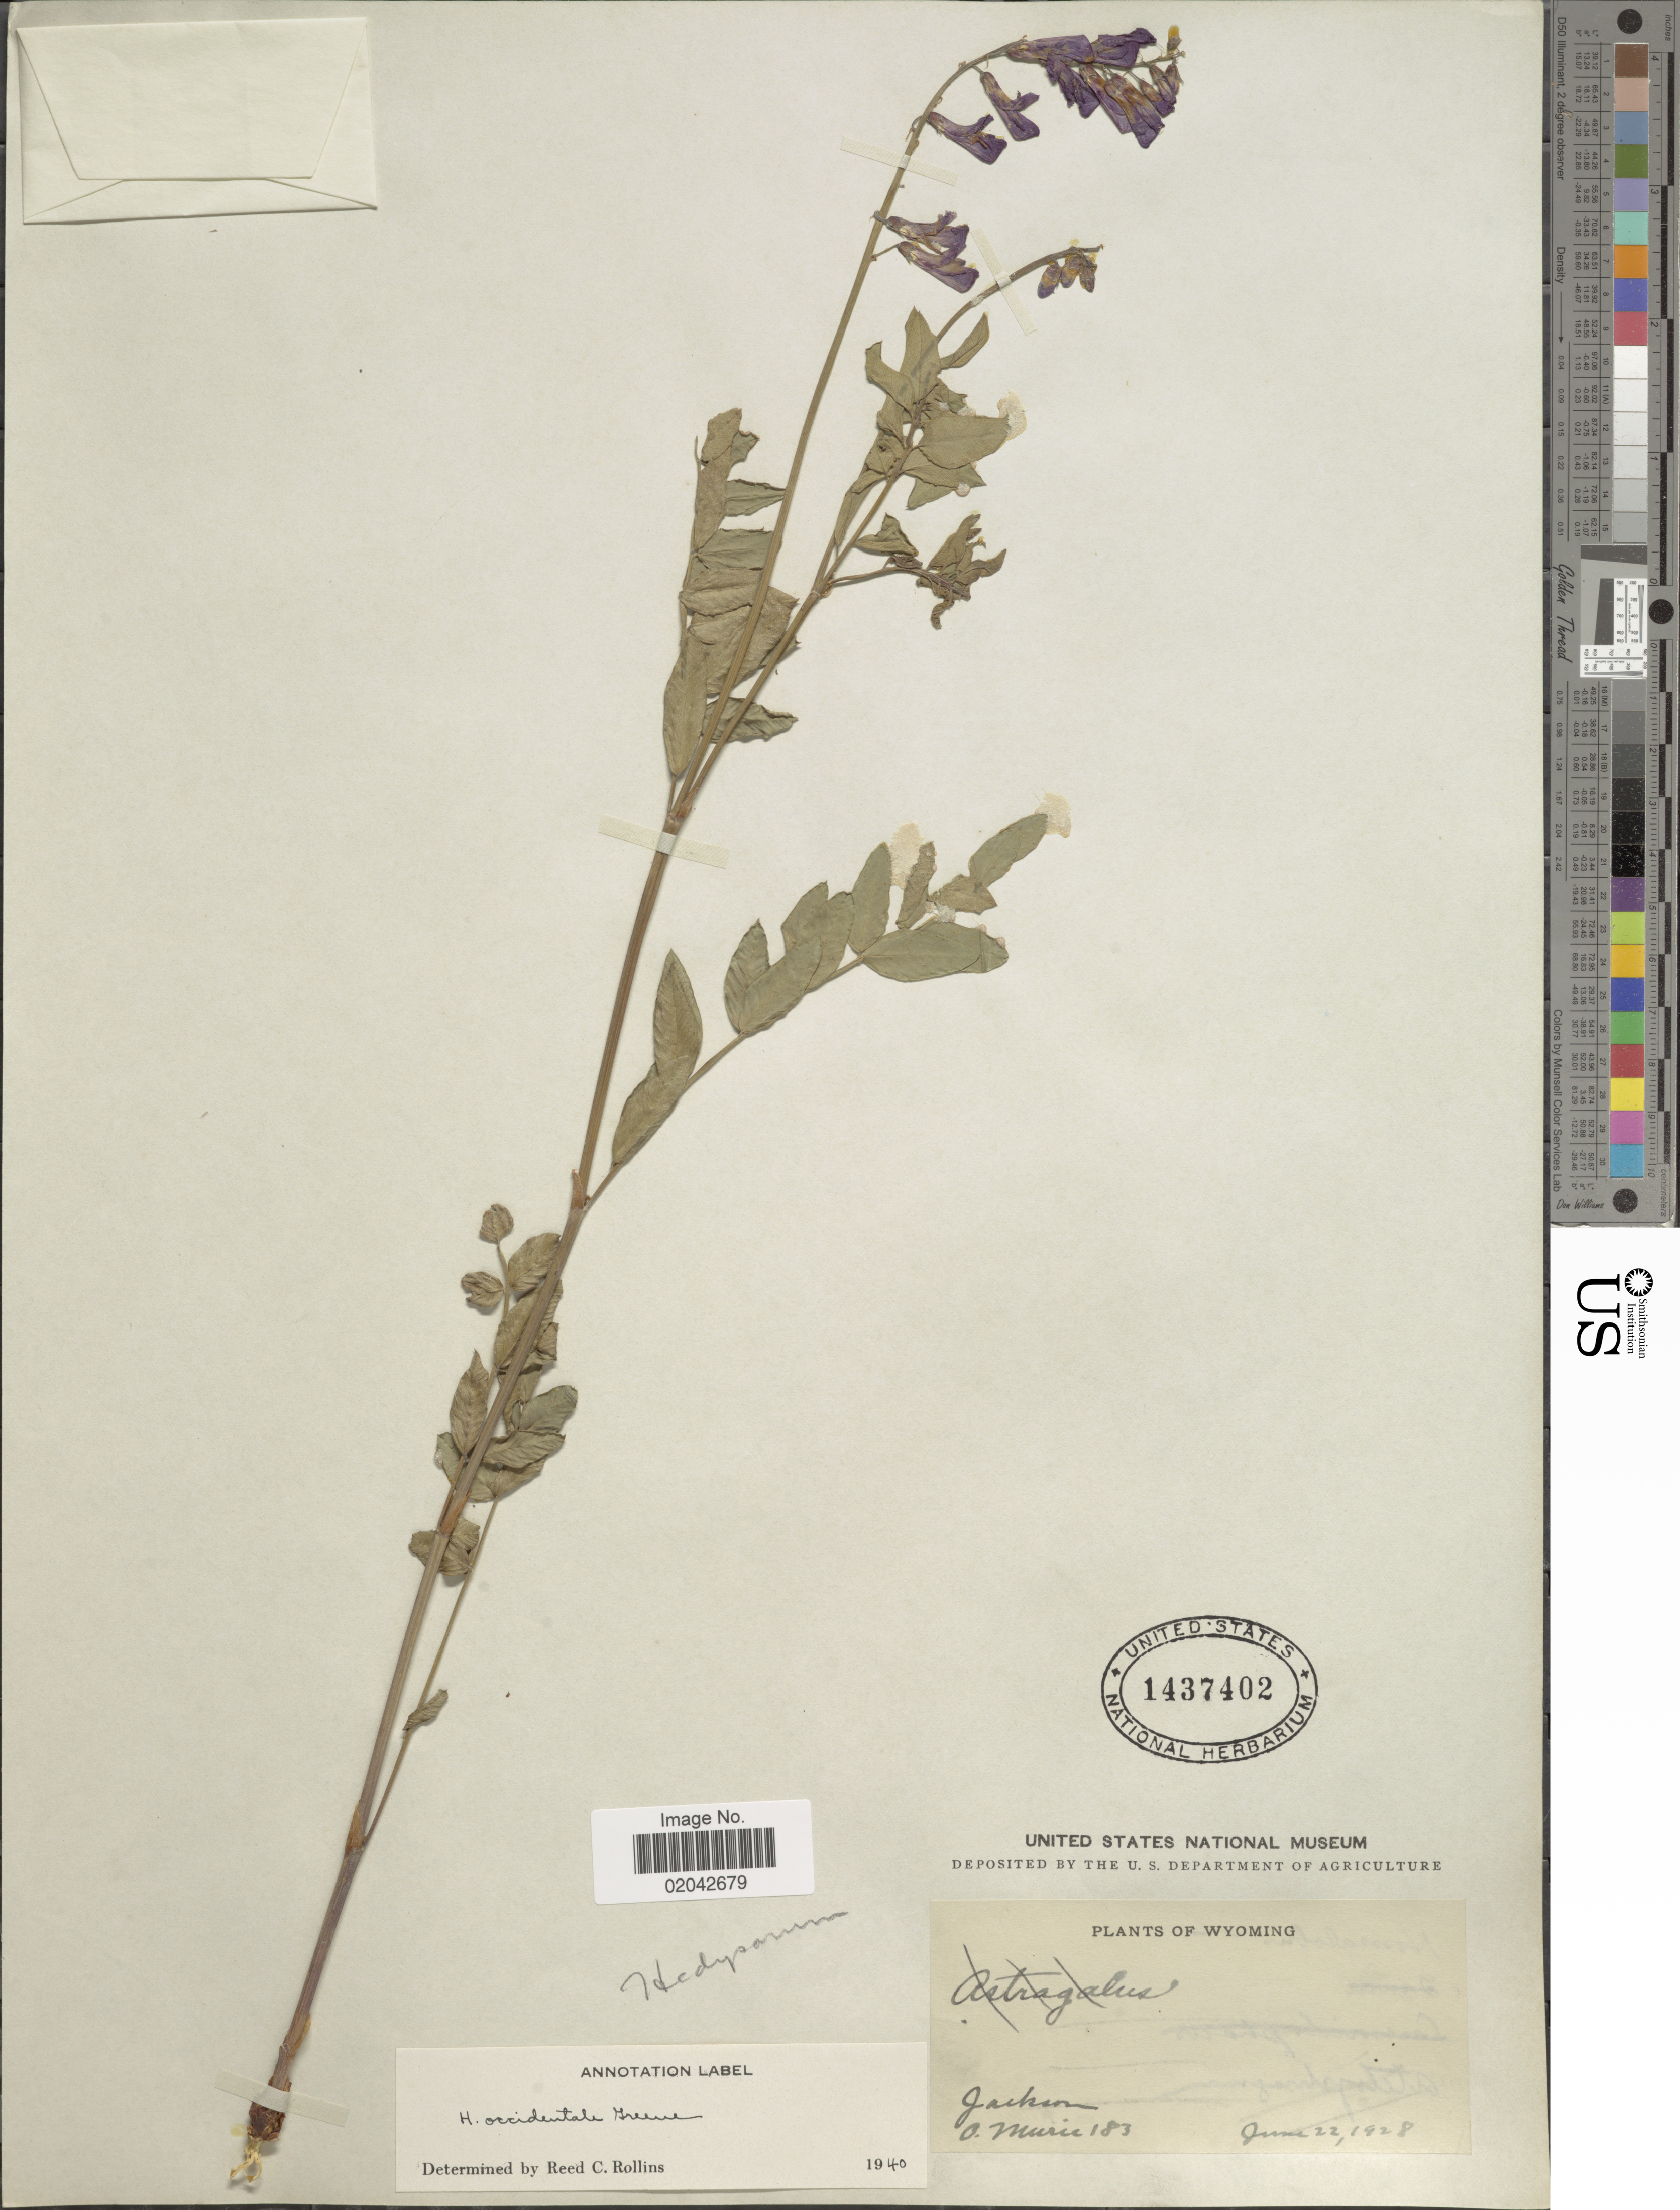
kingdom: Plantae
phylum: Tracheophyta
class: Magnoliopsida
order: Fabales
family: Fabaceae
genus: Hedysarum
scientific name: Hedysarum occidentale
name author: Greene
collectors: O. Murie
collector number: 183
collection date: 1928-06-20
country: United States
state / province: Wyoming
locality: Jackson.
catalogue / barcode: US 1437402